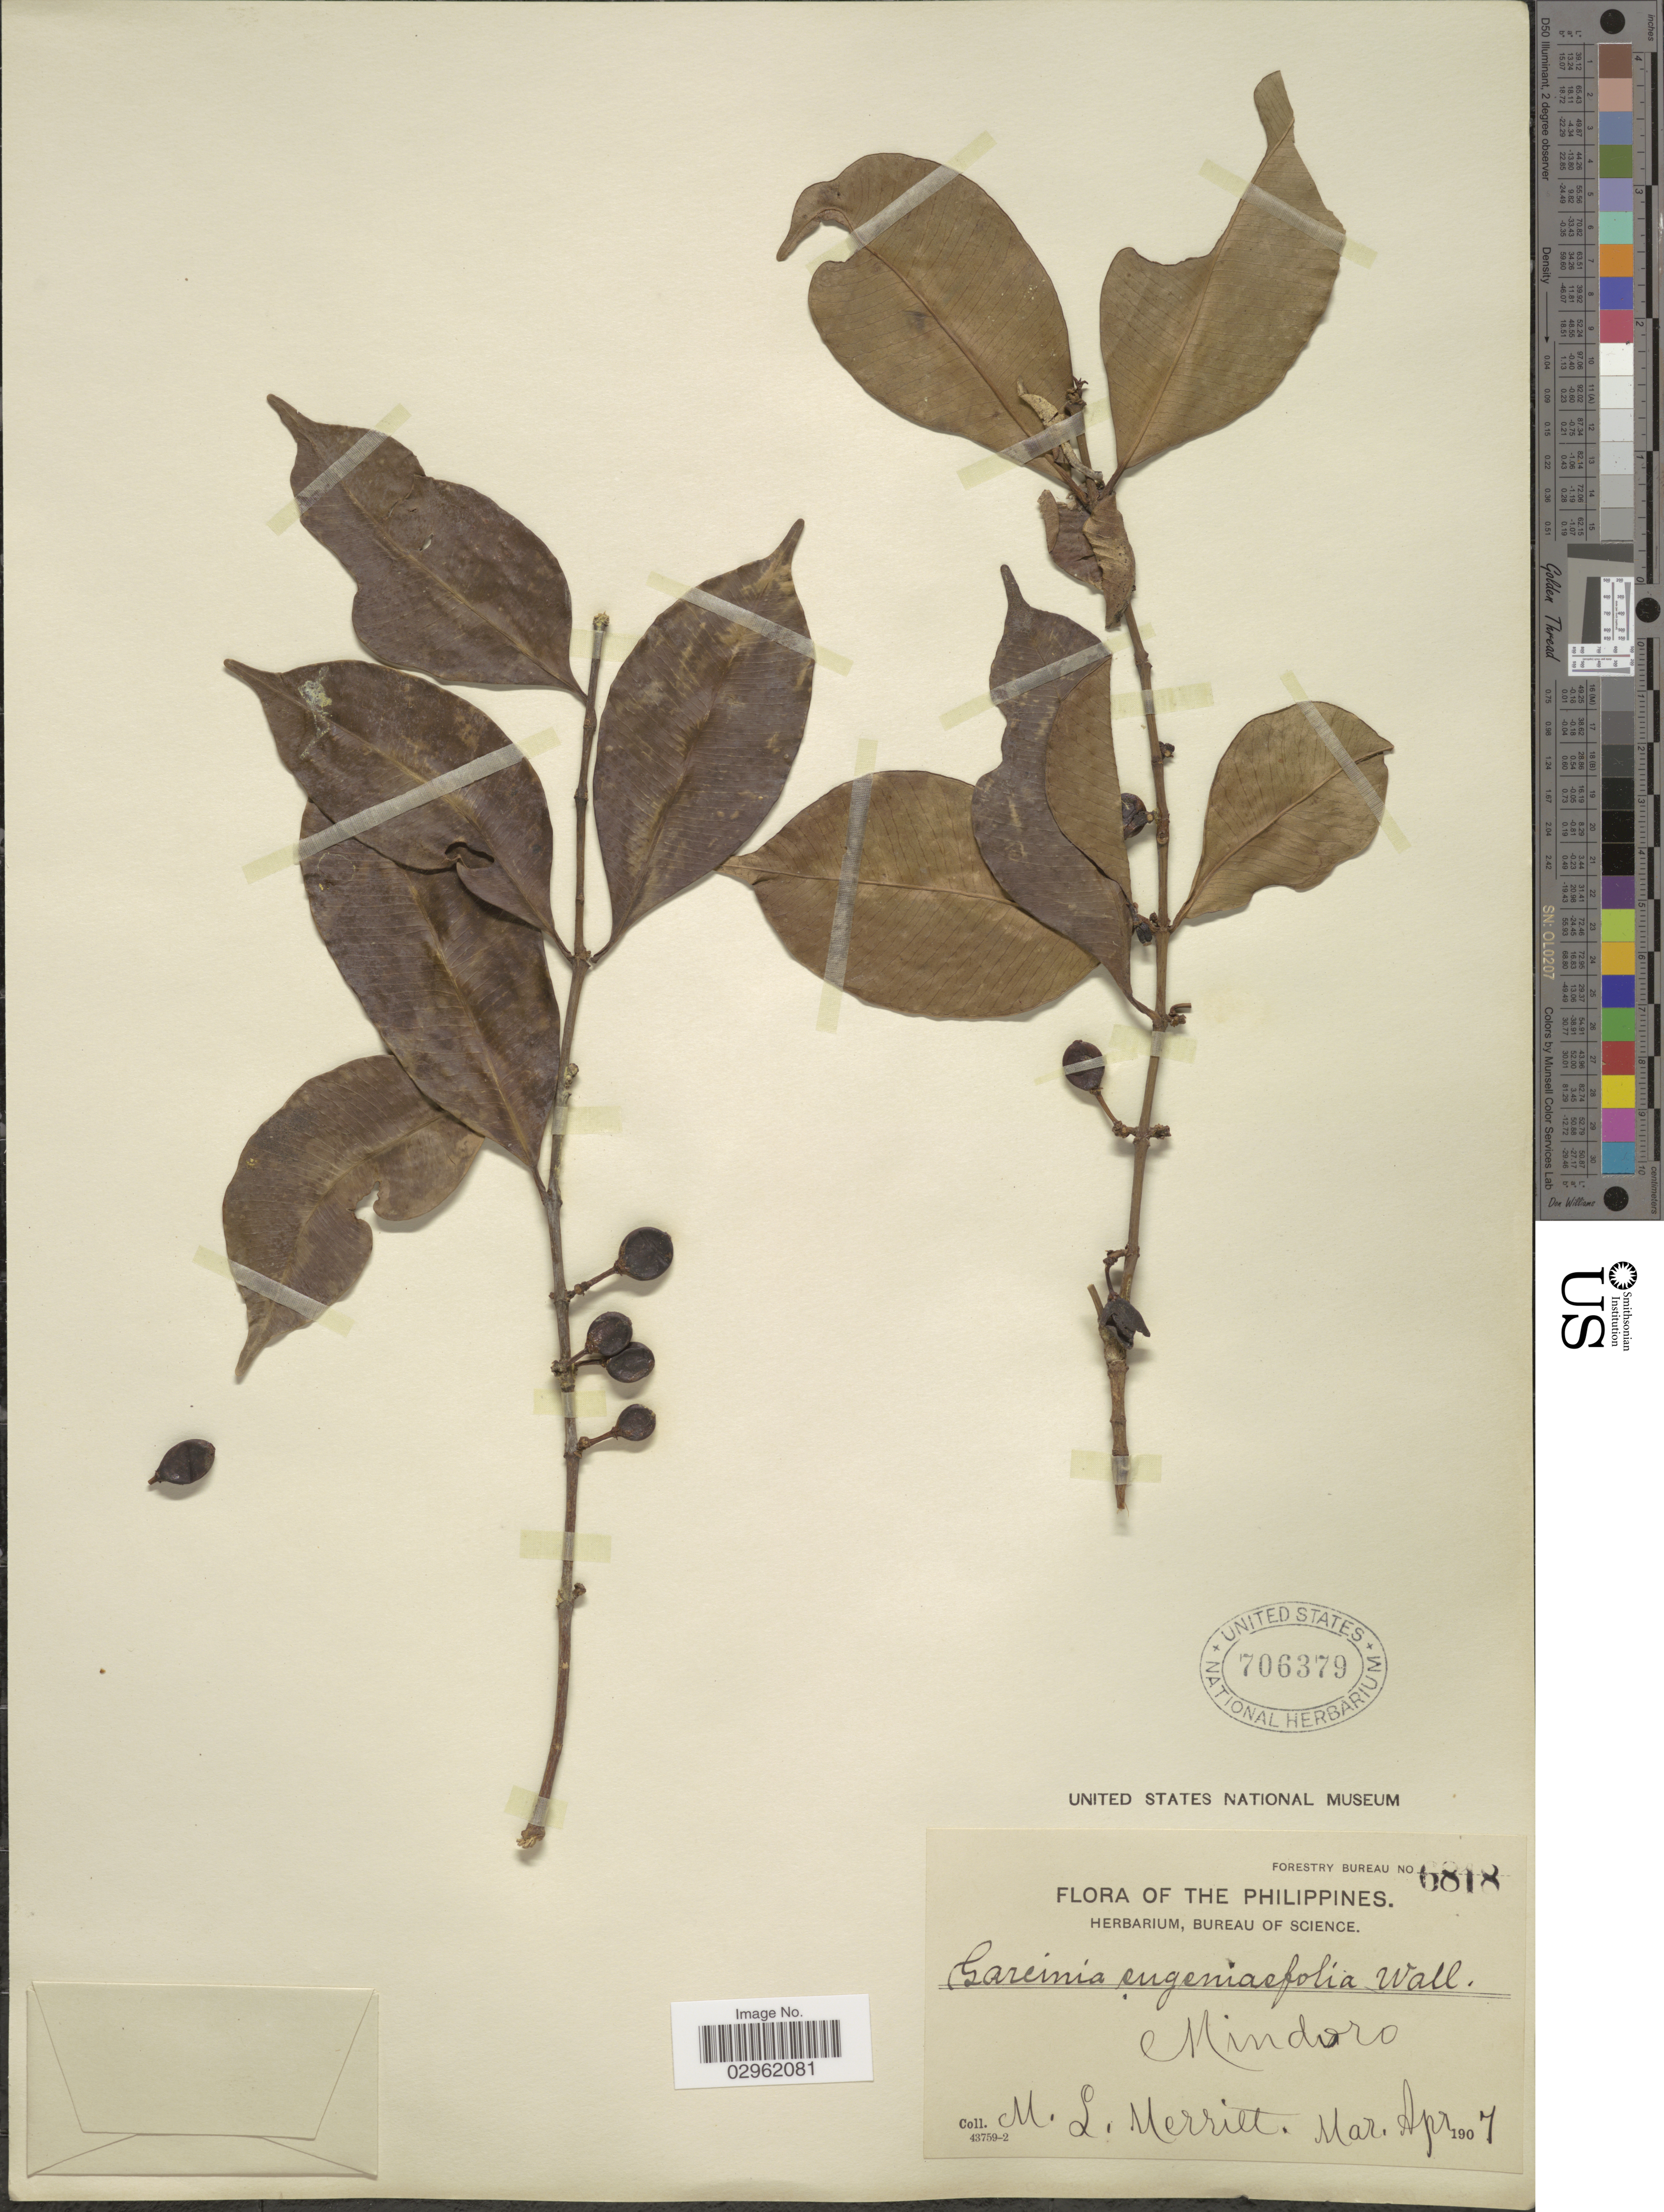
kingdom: Plantae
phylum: Tracheophyta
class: Magnoliopsida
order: Malpighiales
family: Clusiaceae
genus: Garcinia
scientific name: Garcinia brevirostris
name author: Scheff.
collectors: M. L. Merritt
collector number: Forestry Bureau 6818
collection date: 1907-03/1907-04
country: Philippines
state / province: Mimaropa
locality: Mindoro.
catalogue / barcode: US 706379